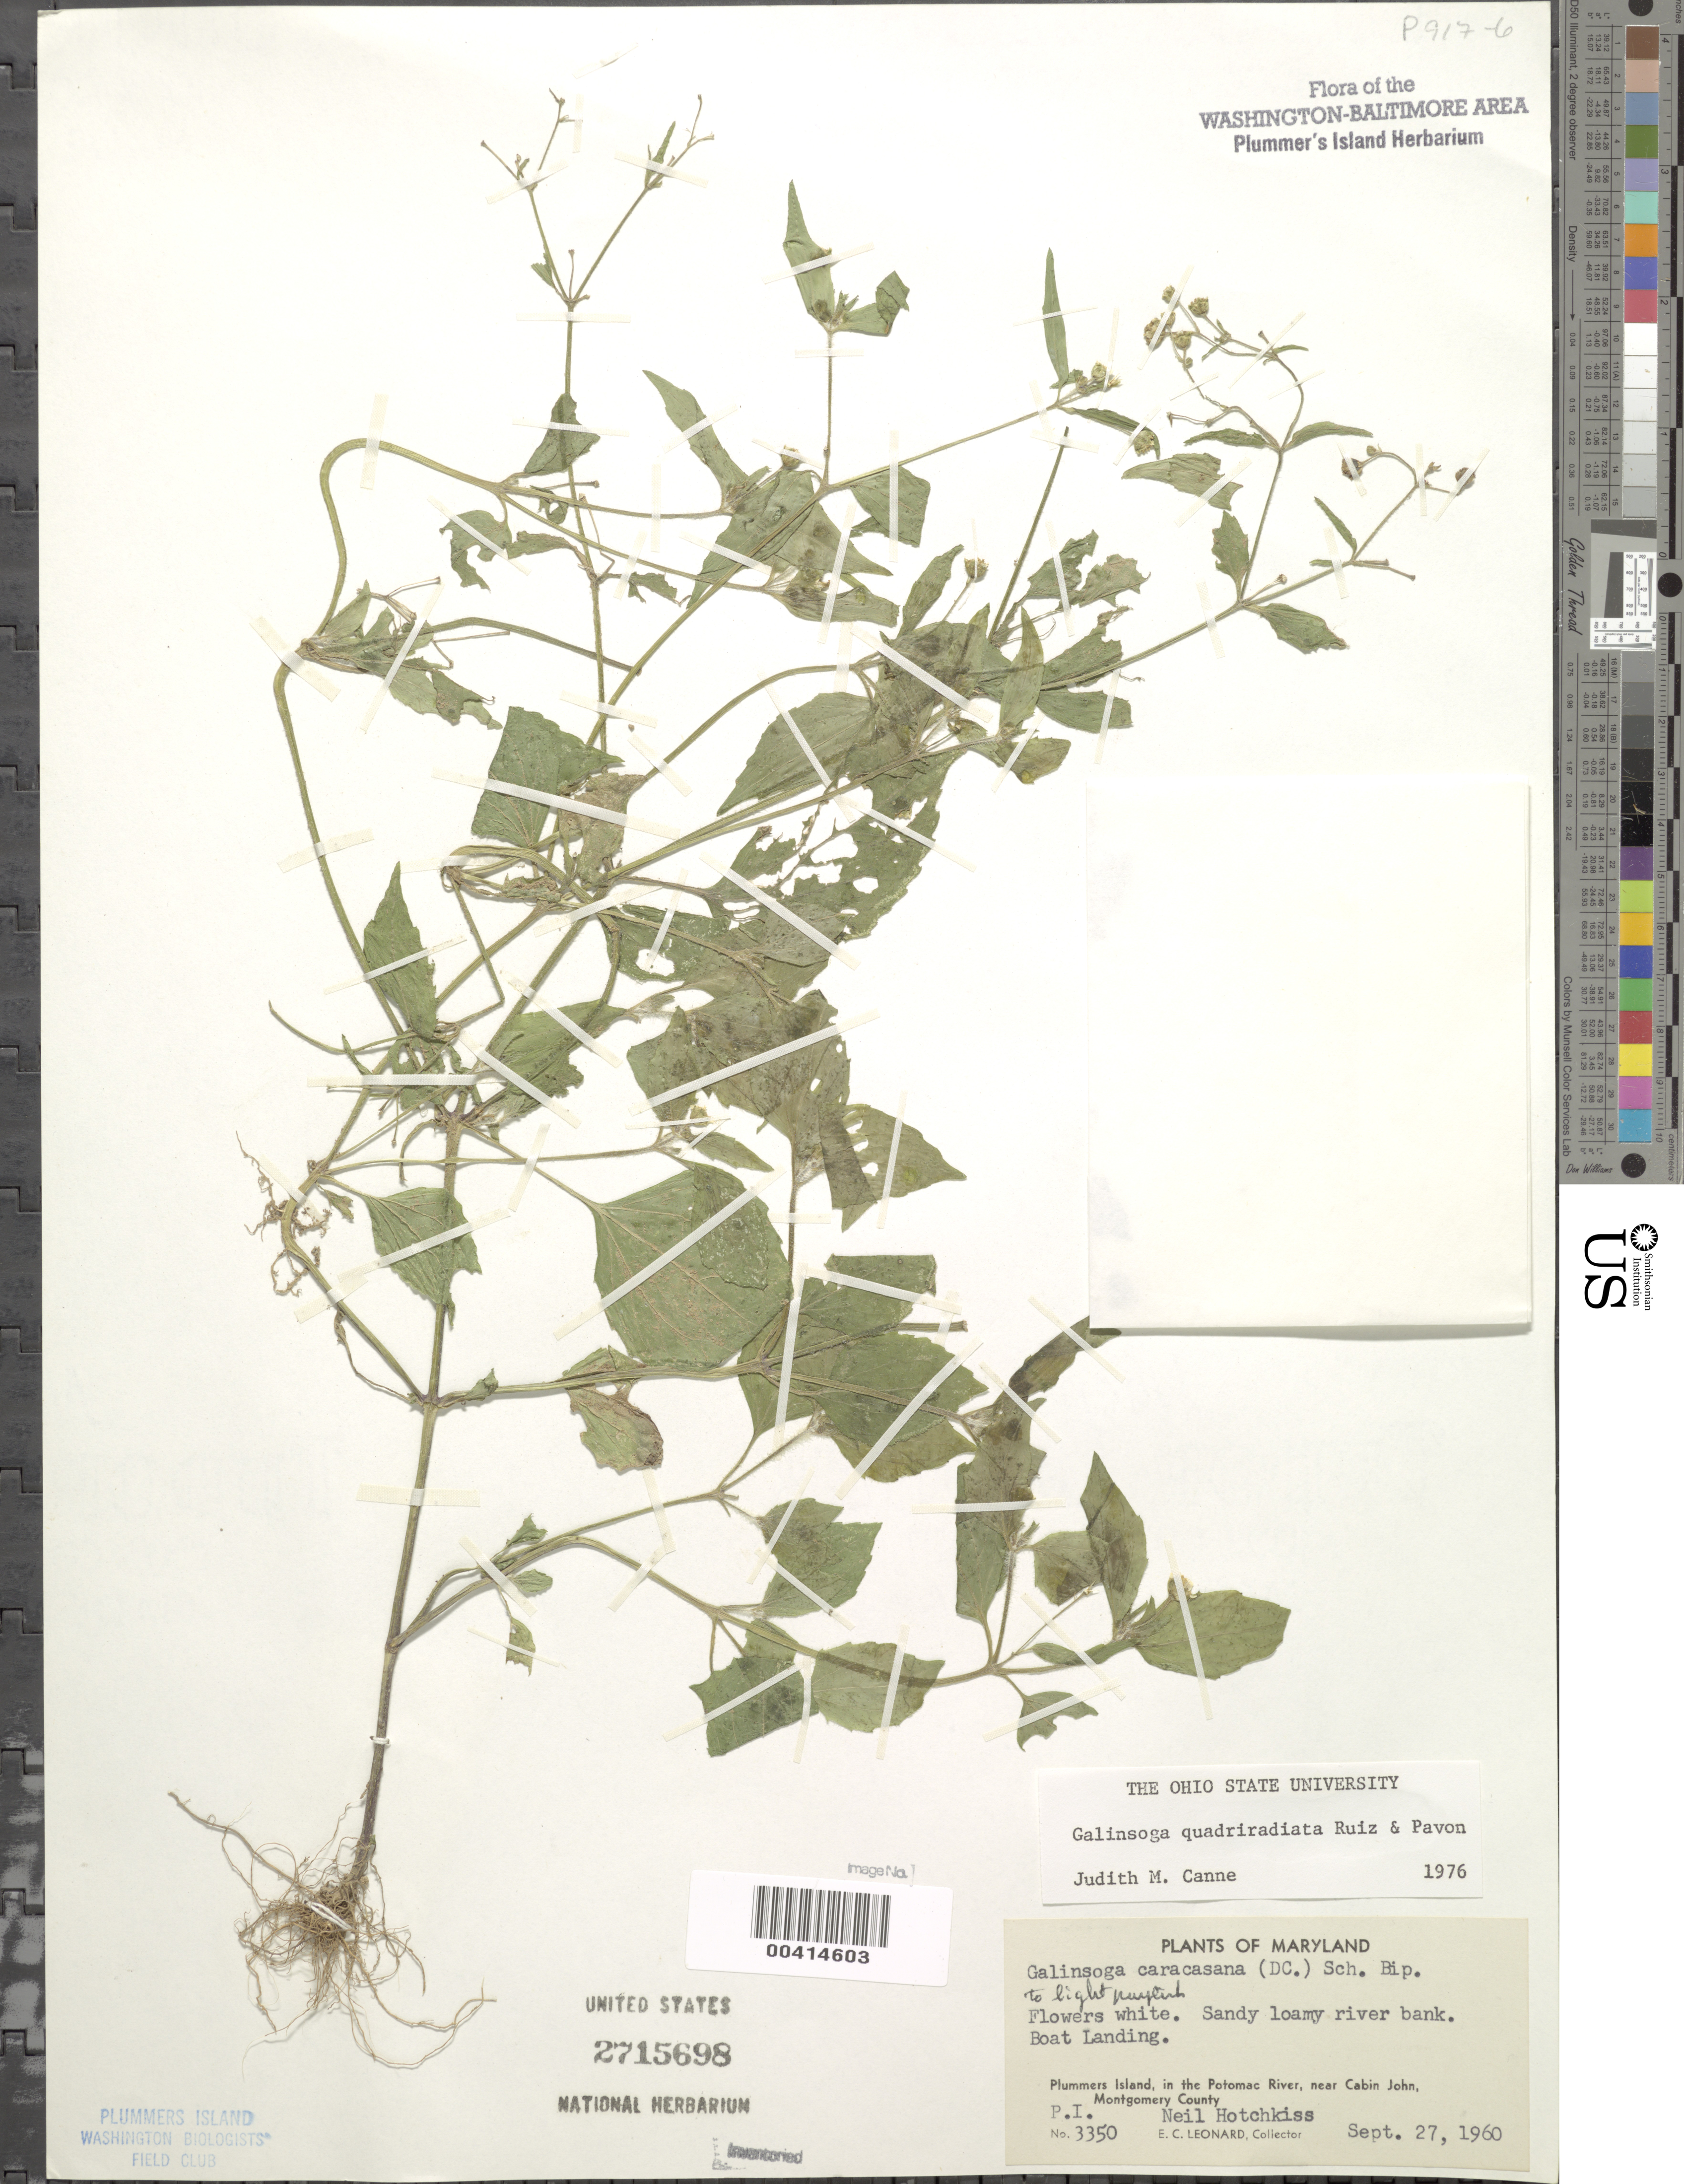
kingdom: Plantae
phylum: Tracheophyta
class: Magnoliopsida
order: Asterales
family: Asteraceae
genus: Galinsoga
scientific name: Galinsoga quadriradiata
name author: Ruiz & Pav.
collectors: E. C. Leonard & N. Hotchkiss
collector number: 3350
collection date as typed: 27 Sep 1960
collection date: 1960-09-27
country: United States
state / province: Maryland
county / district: Montgomery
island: Plummers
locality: Plummer's Island; boat landing C. & O. Canal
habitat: Sandy loamy river banki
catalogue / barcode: US 2715698